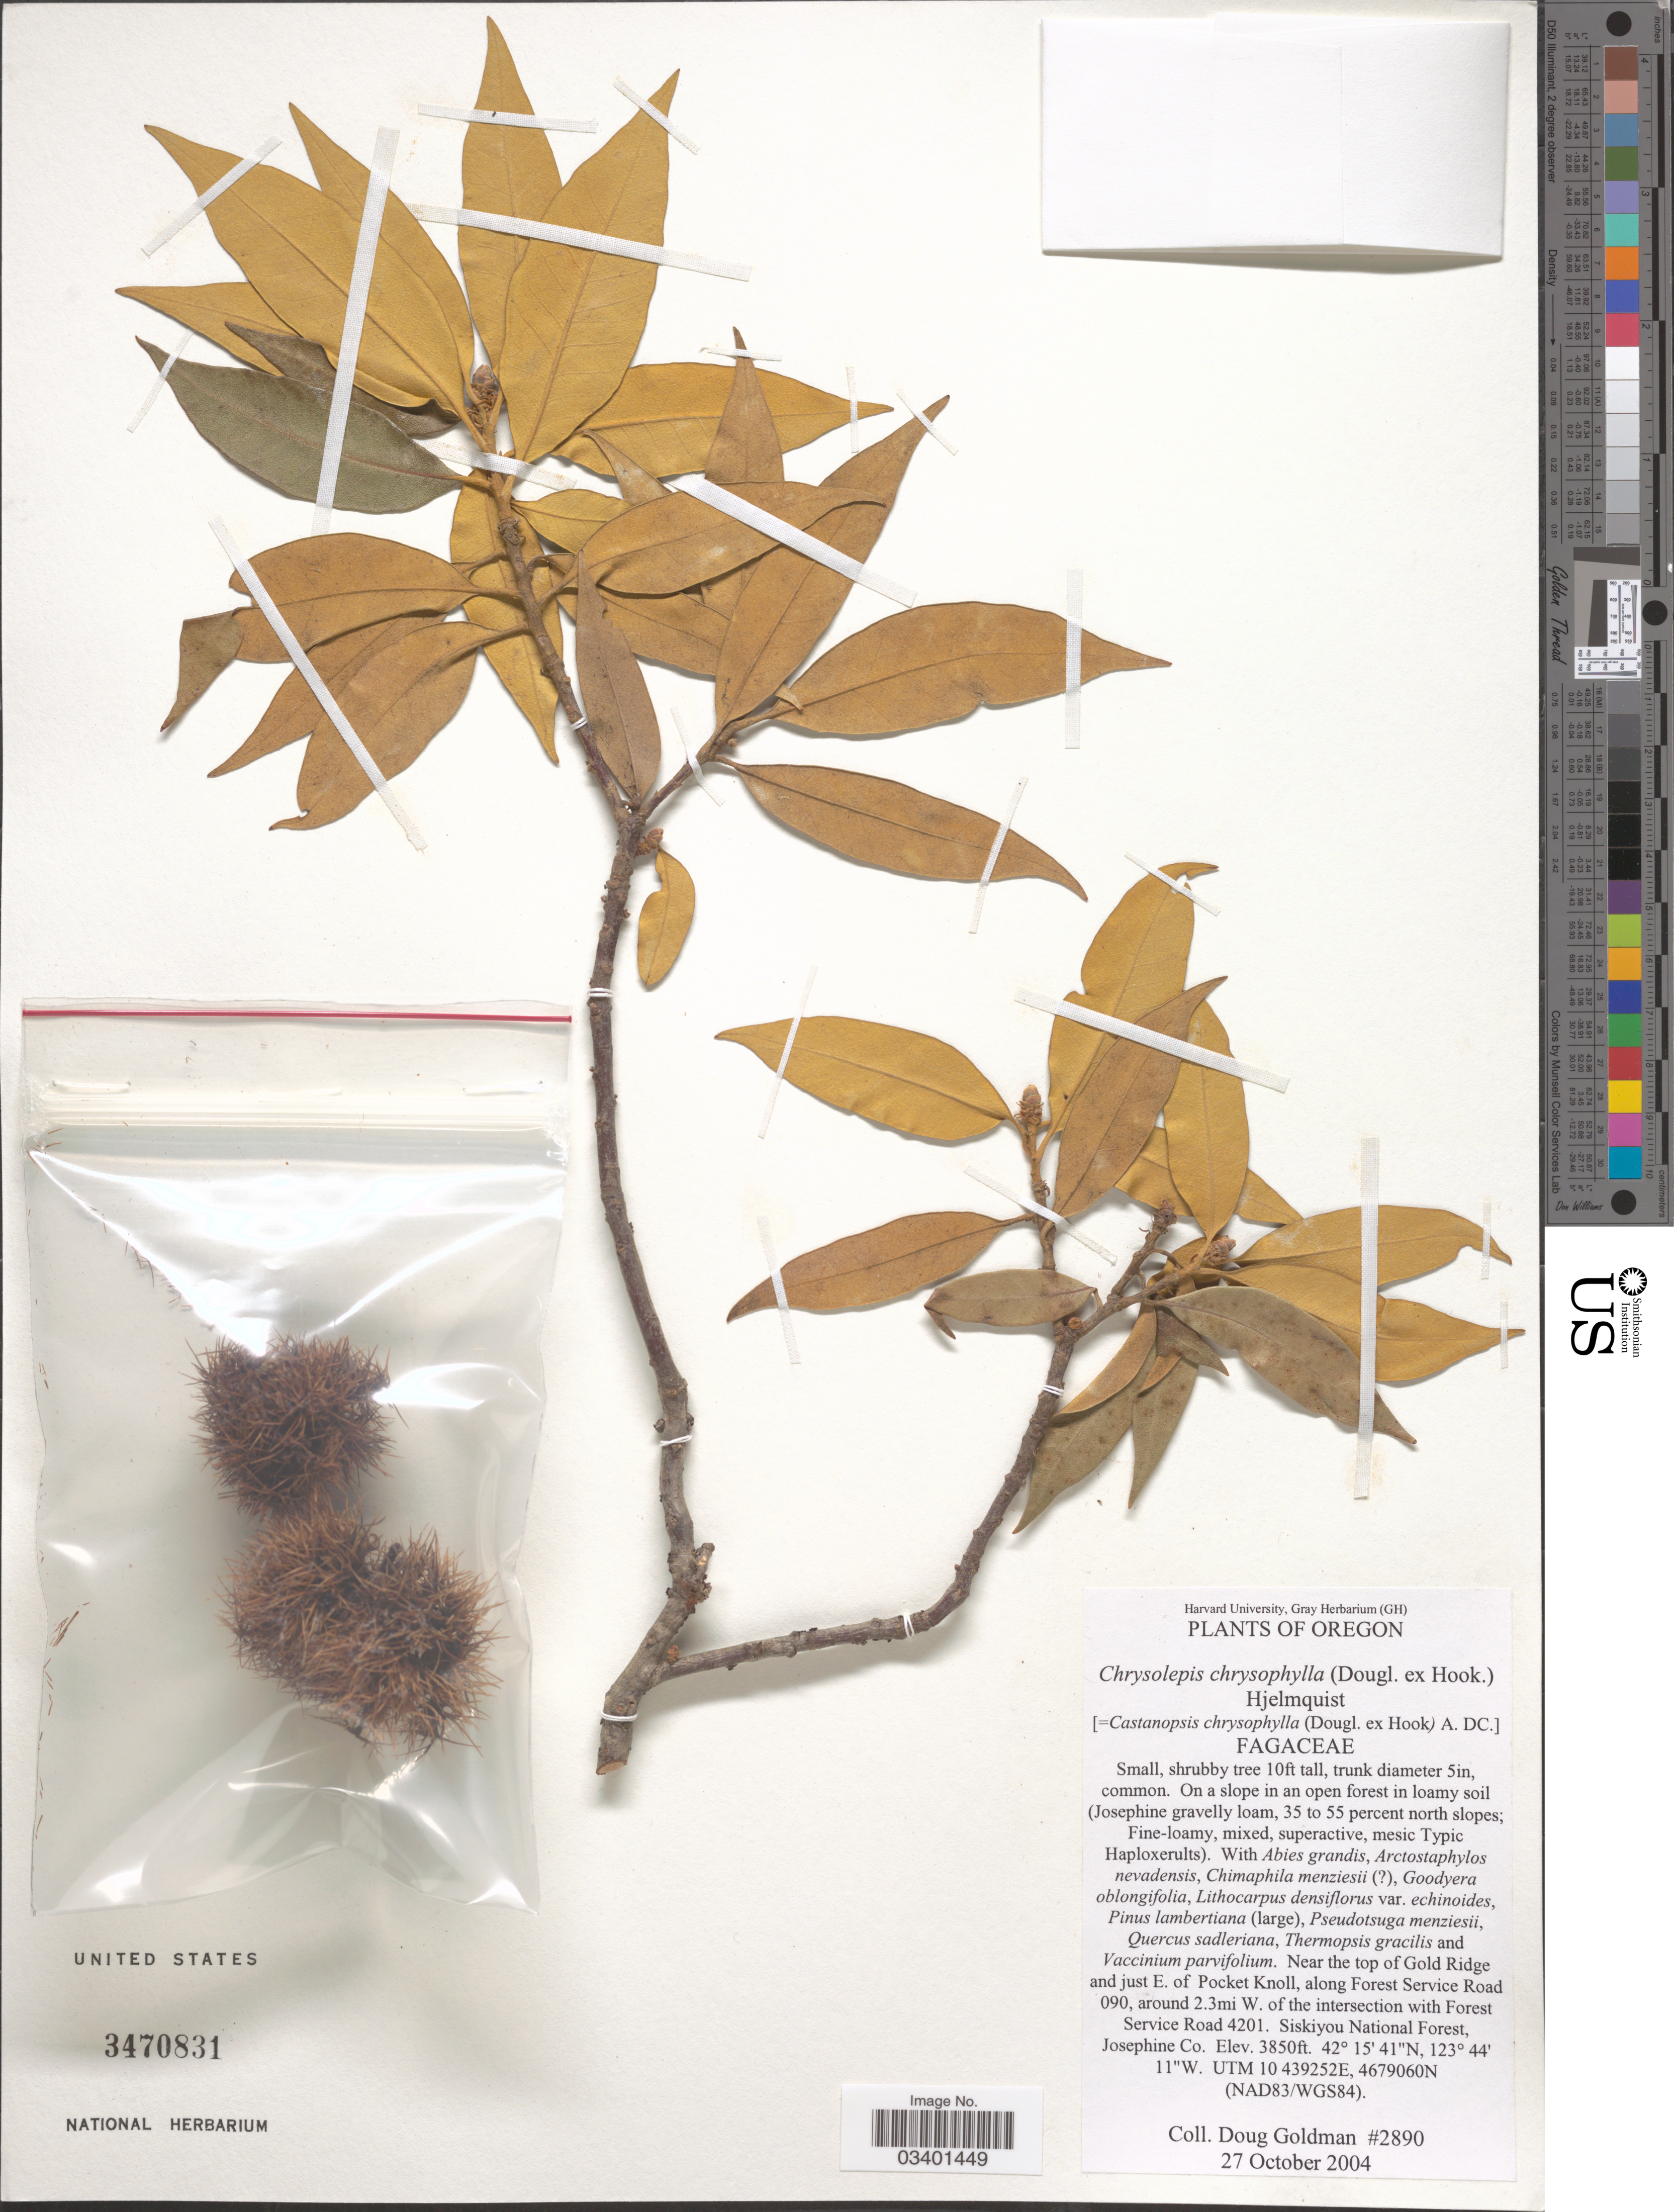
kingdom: Plantae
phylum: Tracheophyta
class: Magnoliopsida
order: Fagales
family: Fagaceae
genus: Chrysolepis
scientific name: Chrysolepis chrysophylla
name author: (Douglas ex Hook.) Hjelmq.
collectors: D. Goldman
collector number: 2890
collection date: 2004-10-27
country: United States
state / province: Oregon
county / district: Josephine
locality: Near the top of Gold Ridge and just E. of Pocket Knoll, along Forest Service Road 090, around 2.3mi W. of the intersection with Forest Service Road 4201. Siskiyou National Forest, Josephine Co.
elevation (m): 1173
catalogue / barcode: US 3470831